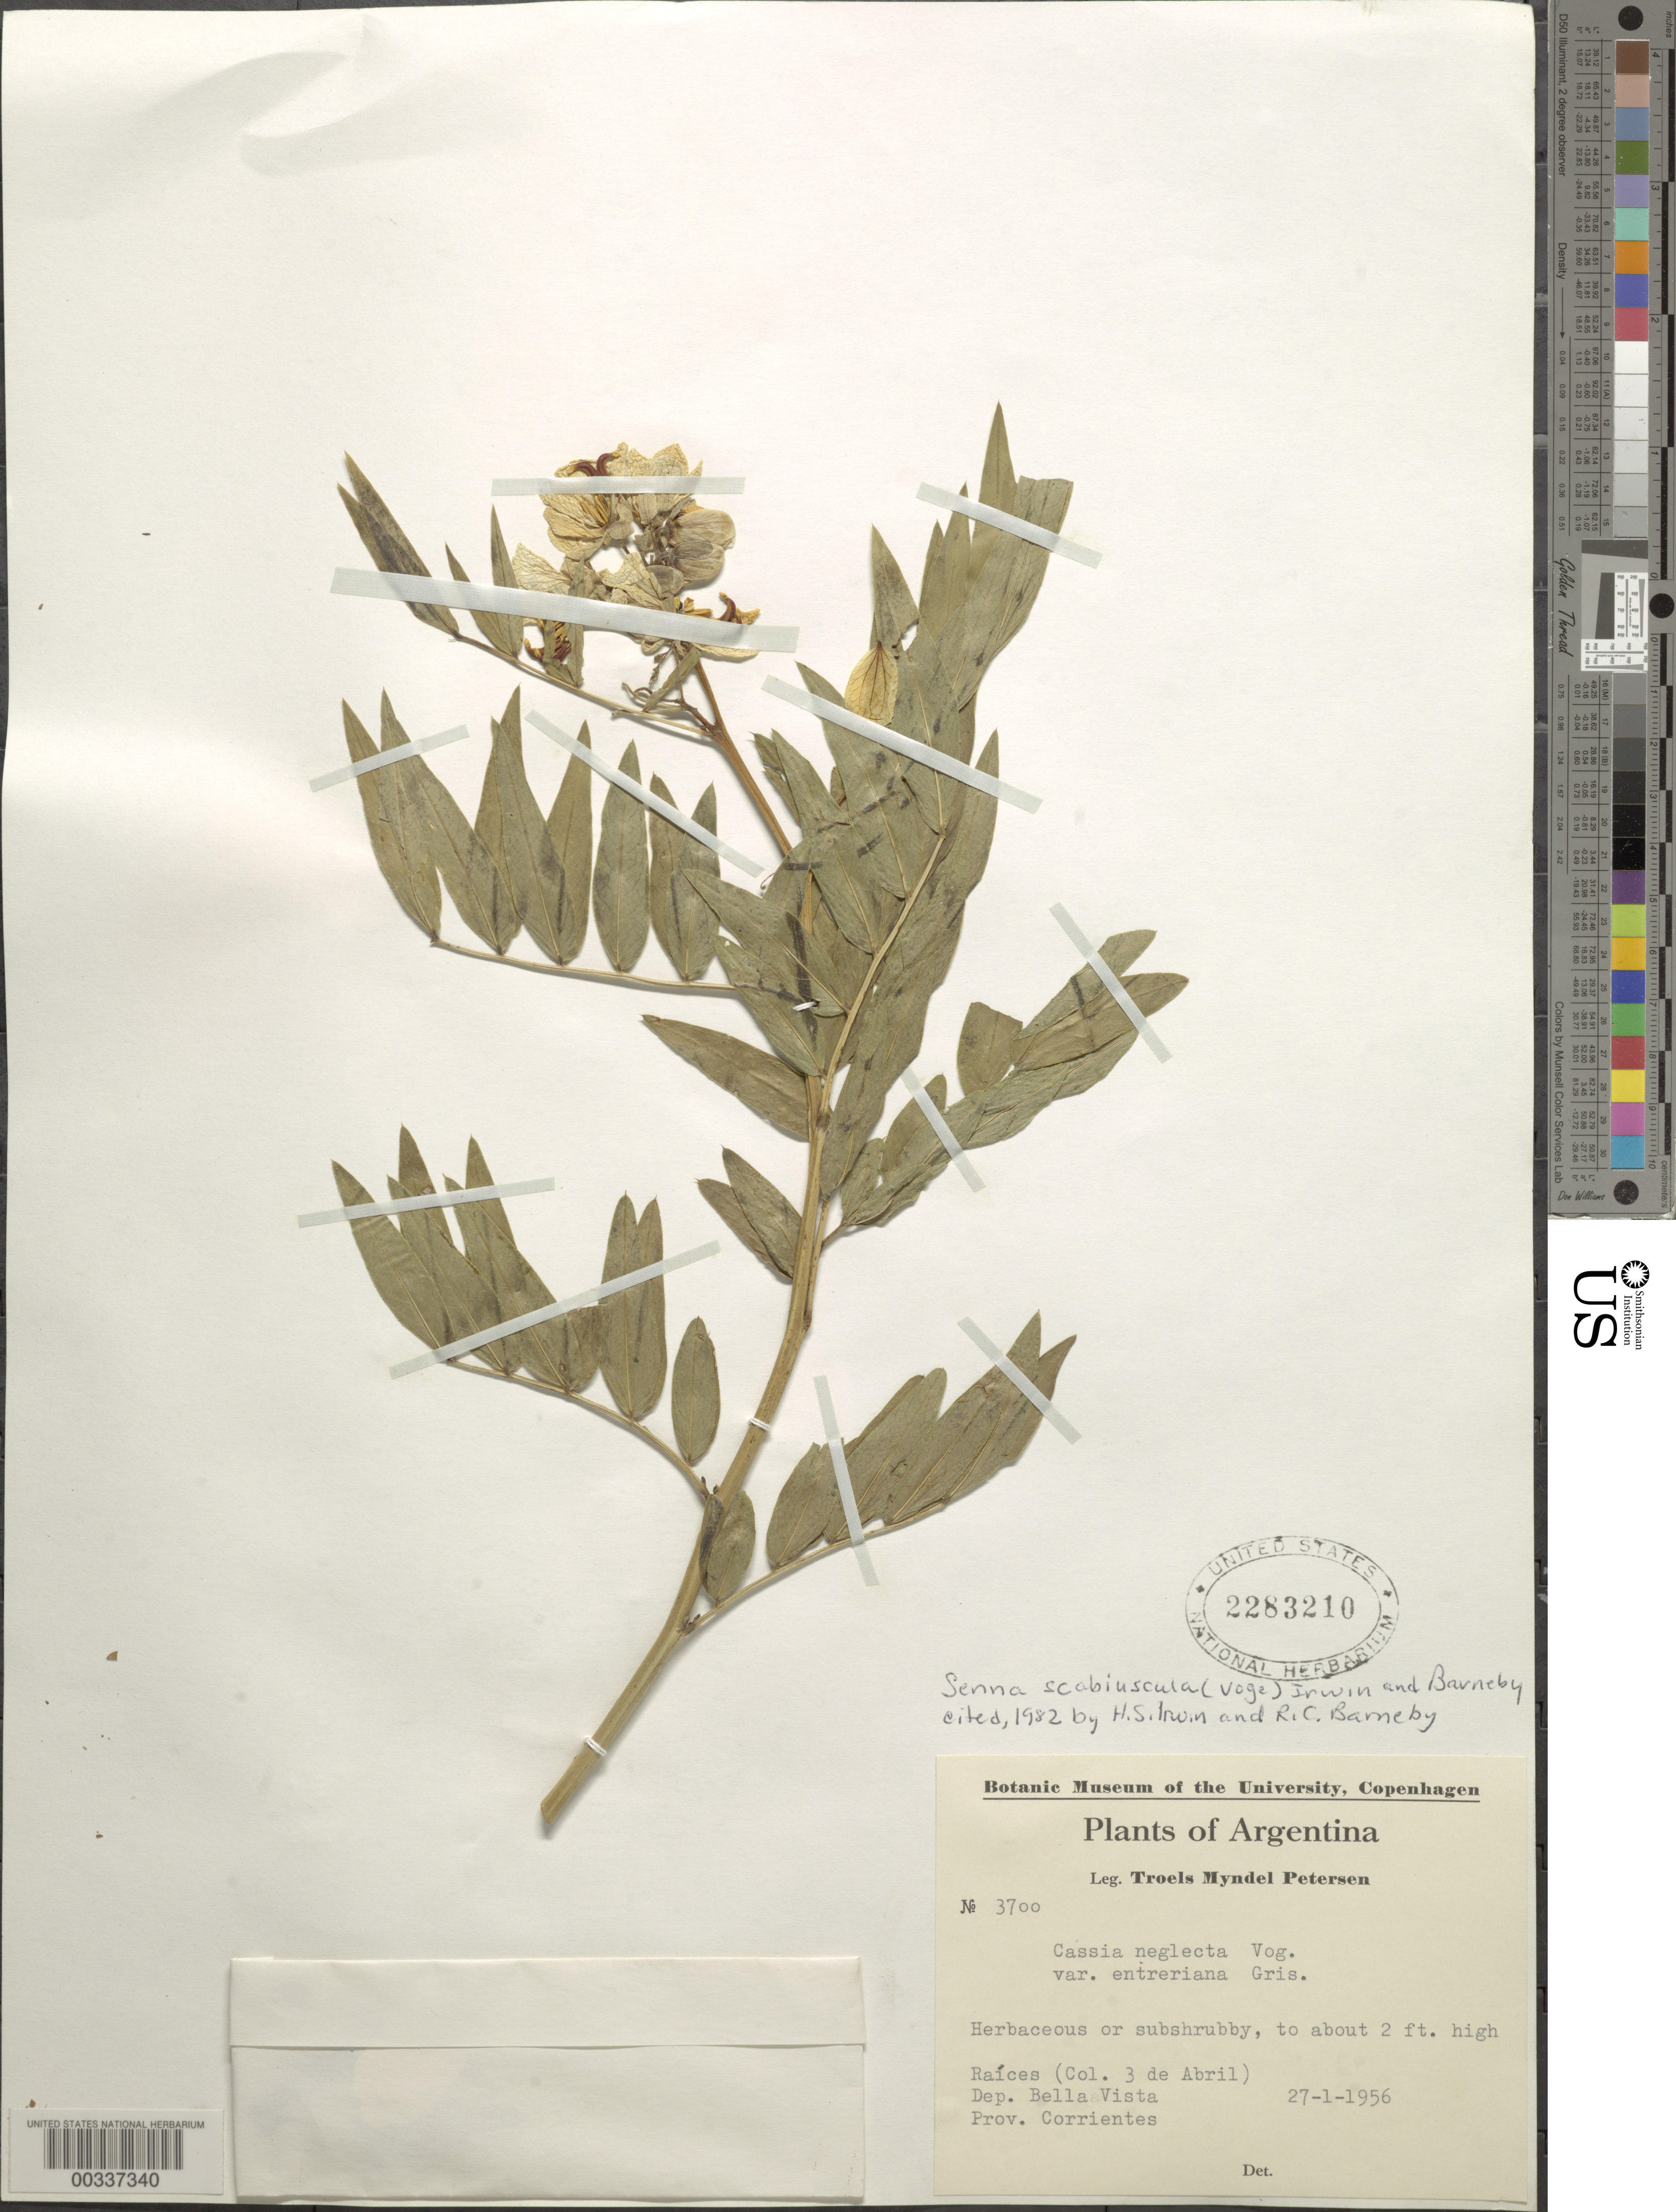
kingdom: Plantae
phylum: Tracheophyta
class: Magnoliopsida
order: Fabales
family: Fabaceae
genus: Senna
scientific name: Senna scabriuscula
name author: (Vogel) H.S. Irwin & Barneby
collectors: T. M. Petersen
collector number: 3700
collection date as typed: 27 Jan 1956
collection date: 1956-01-27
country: Argentina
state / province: Corrientes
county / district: Bella Vista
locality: Raices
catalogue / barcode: US 2283210